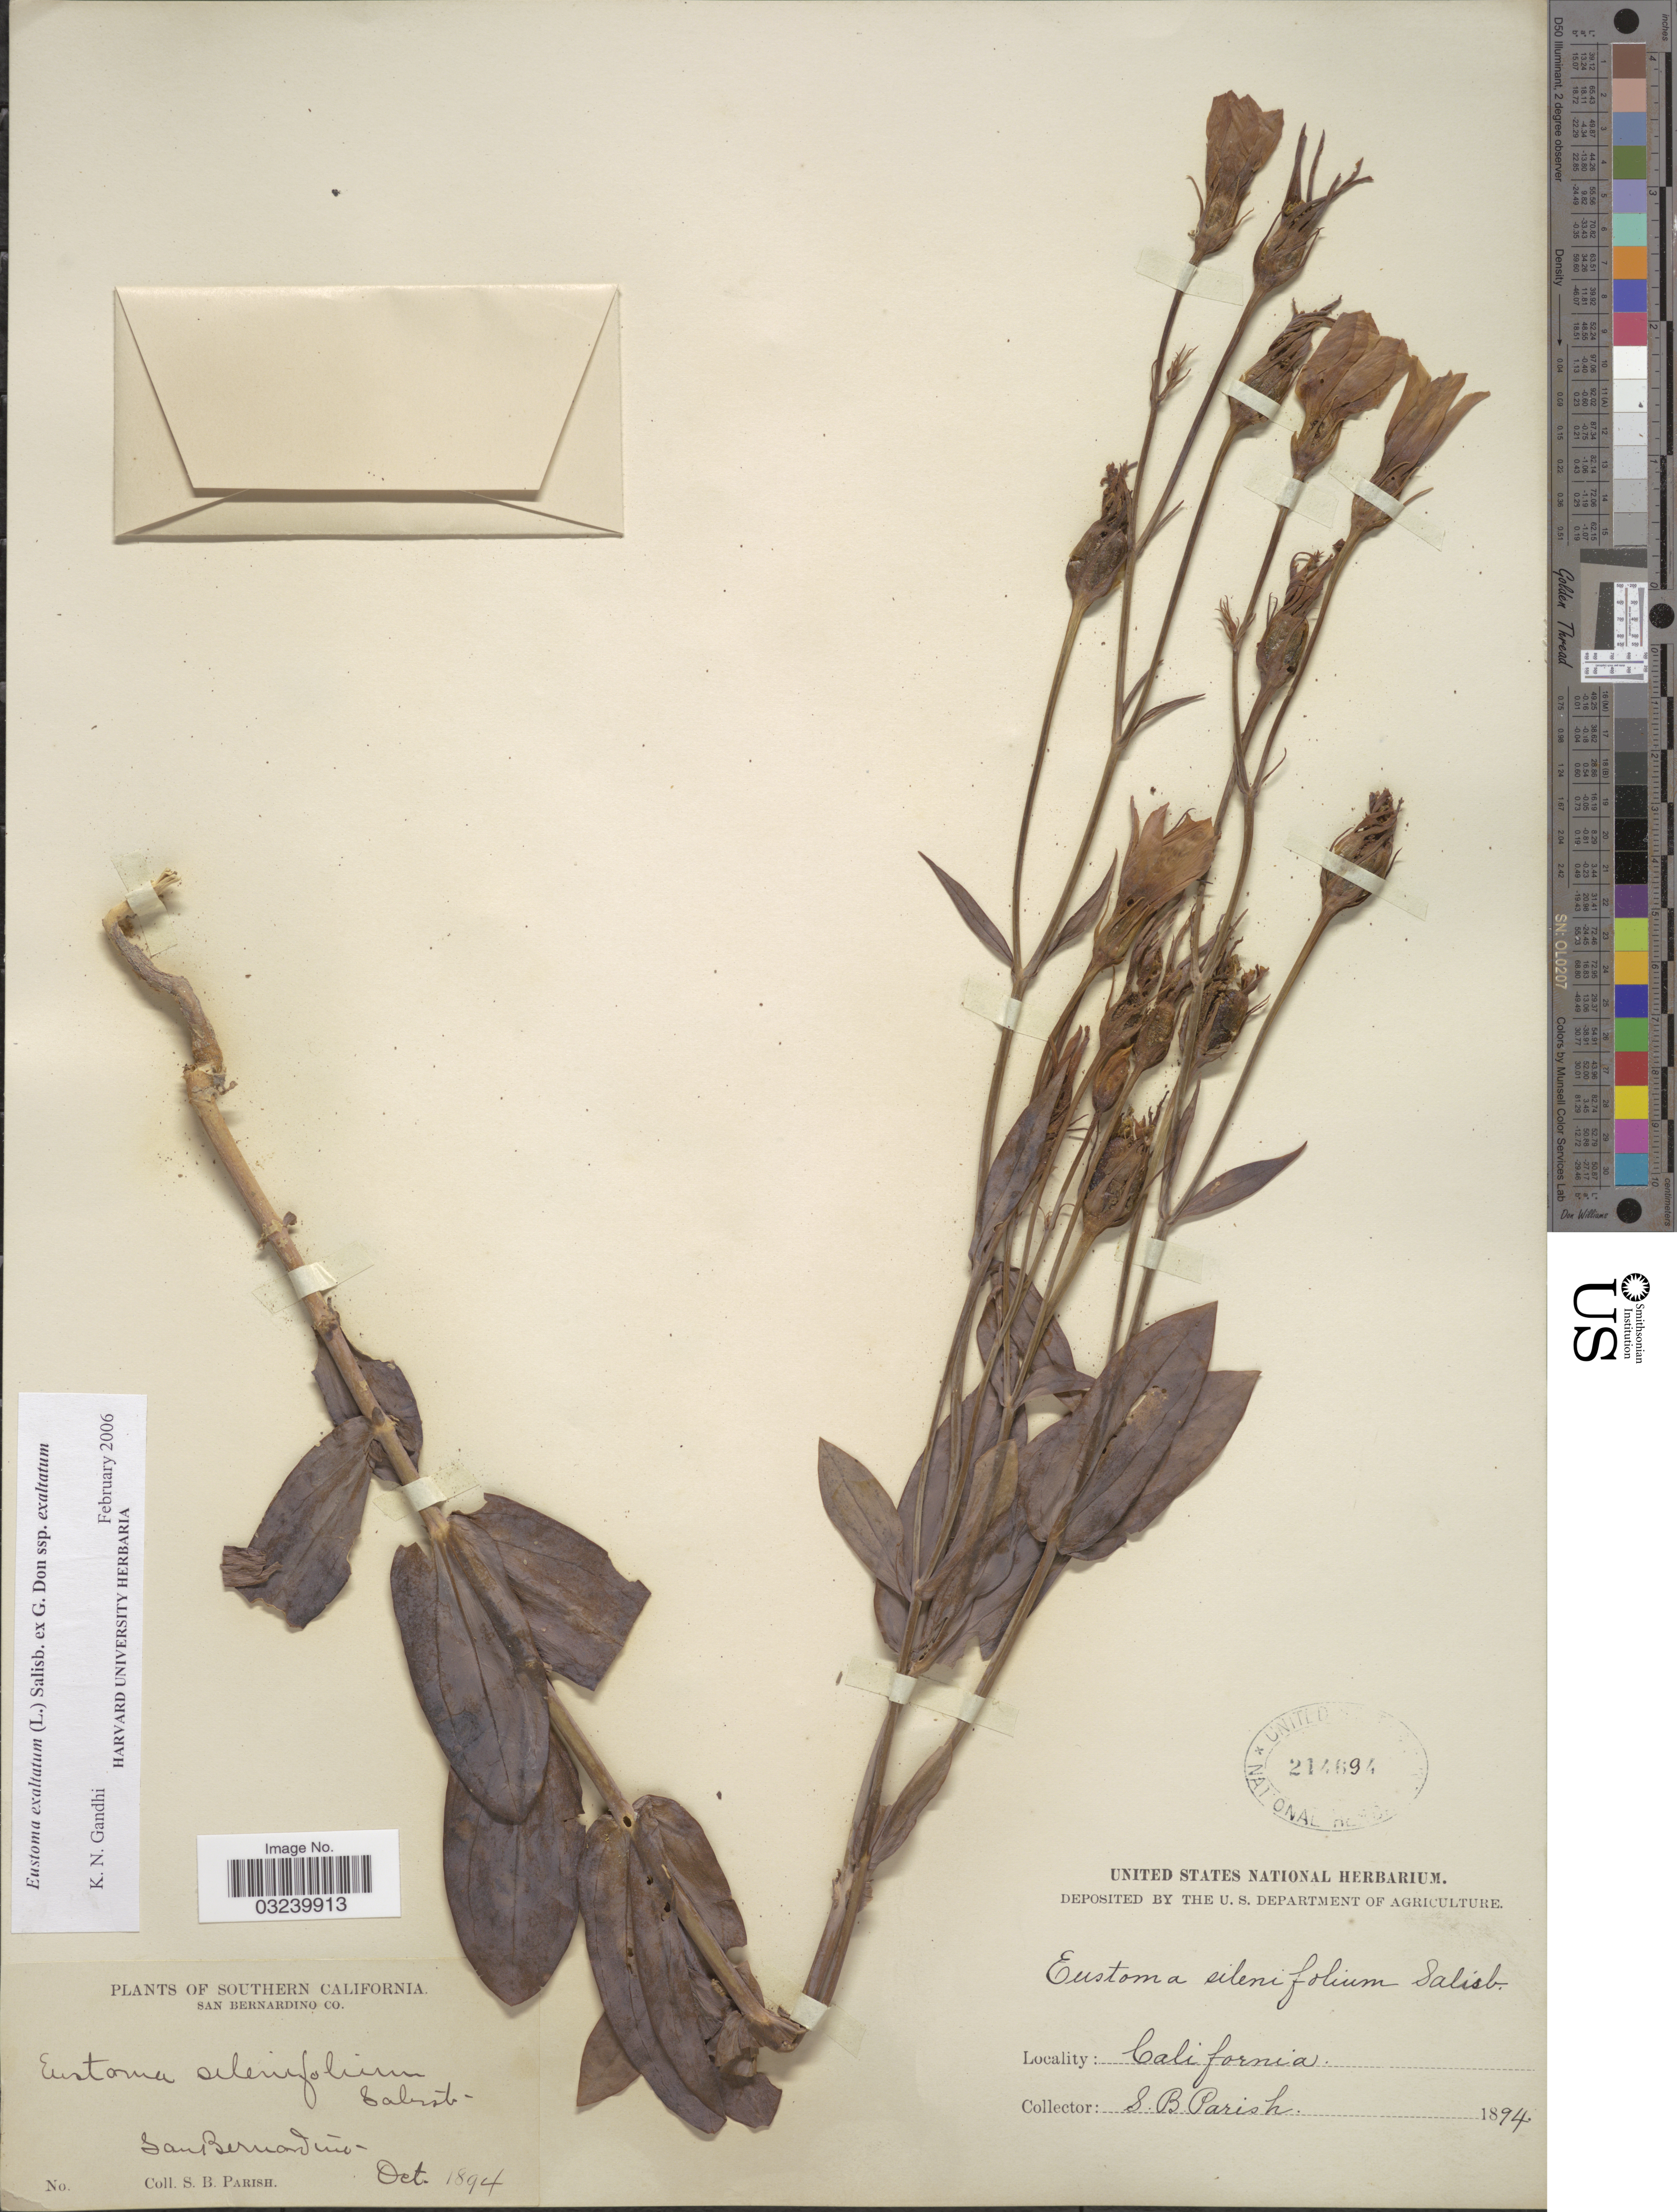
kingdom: Plantae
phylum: Tracheophyta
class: Magnoliopsida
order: Gentianales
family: Gentianaceae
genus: Eustoma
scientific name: Eustoma exaltatum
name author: (L.) Salisb. ex Don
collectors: S. B. Parish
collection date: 1894-10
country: United States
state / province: California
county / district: San Bernardino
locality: Southern California, San Bernardino Co., San Bernardino.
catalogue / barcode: US 214694